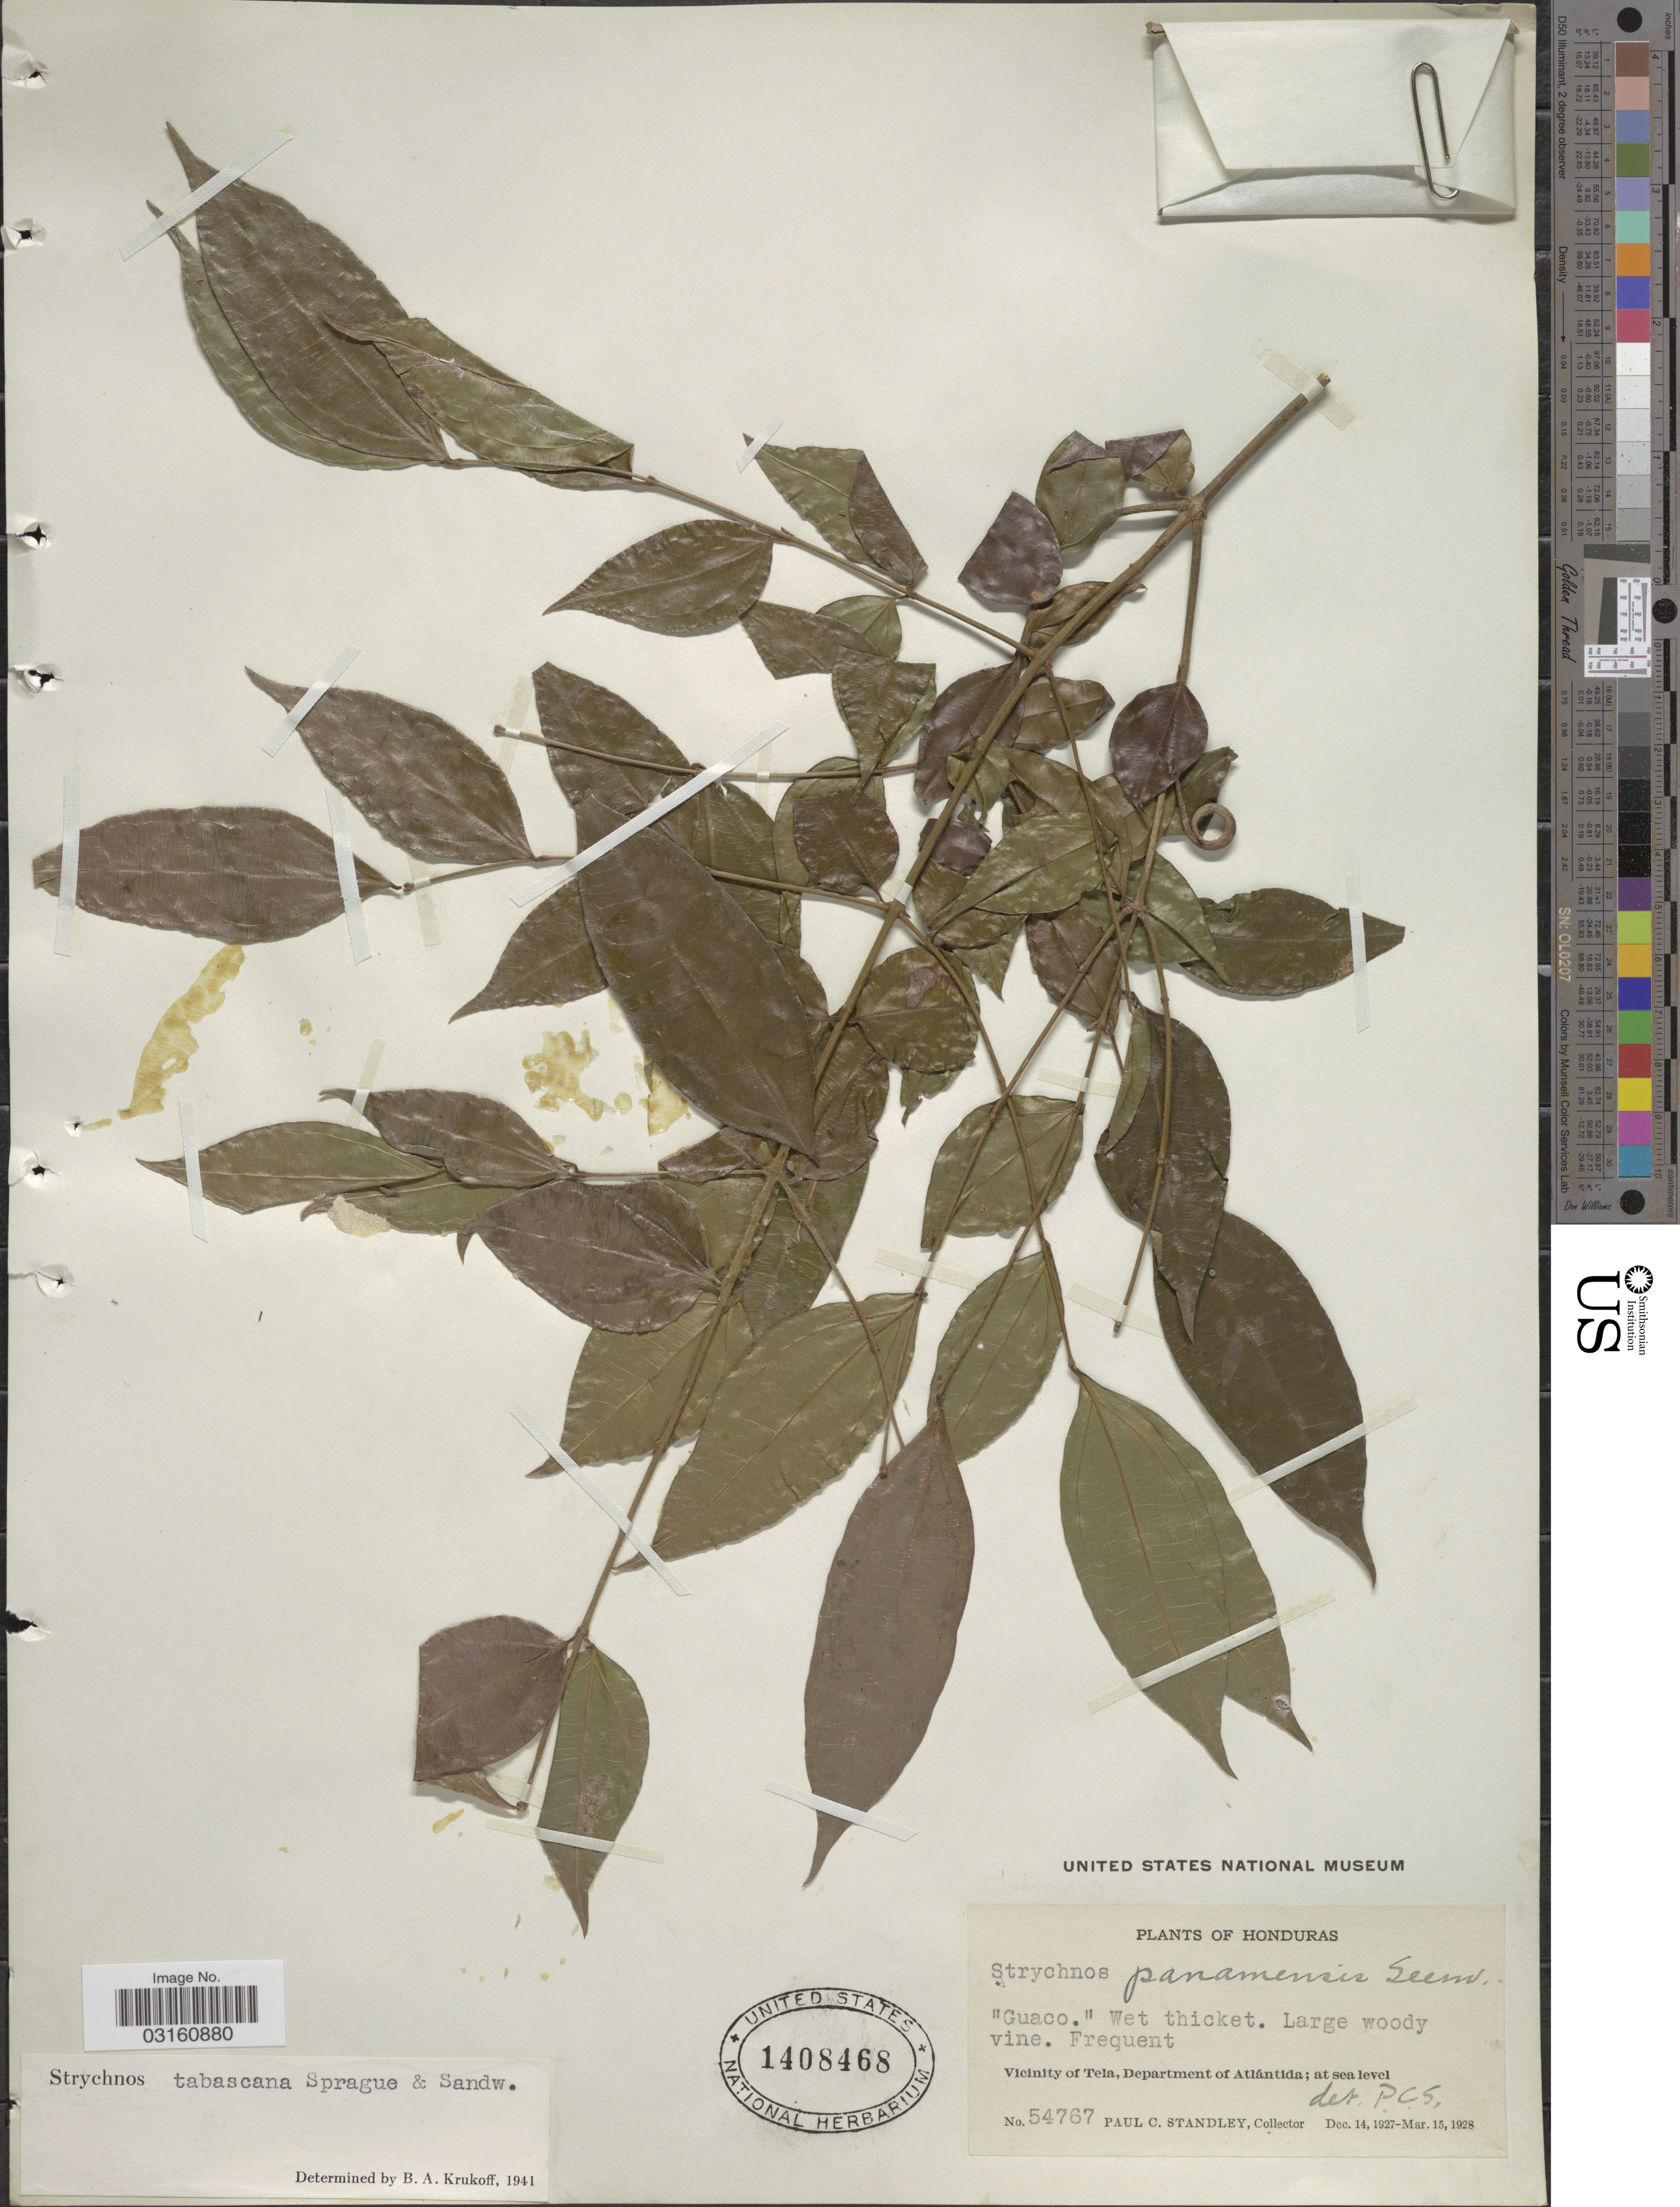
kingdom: Plantae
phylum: Tracheophyta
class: Magnoliopsida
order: Gentianales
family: Loganiaceae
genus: Strychnos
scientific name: Strychnos tabascana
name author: Sprague & Sandwith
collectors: P. C. Standley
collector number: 54767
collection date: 1927-12-14/1928-03-15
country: Honduras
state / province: Atlántida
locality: Vicinity of Tela, Department of Atlántida.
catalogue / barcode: US 1408468